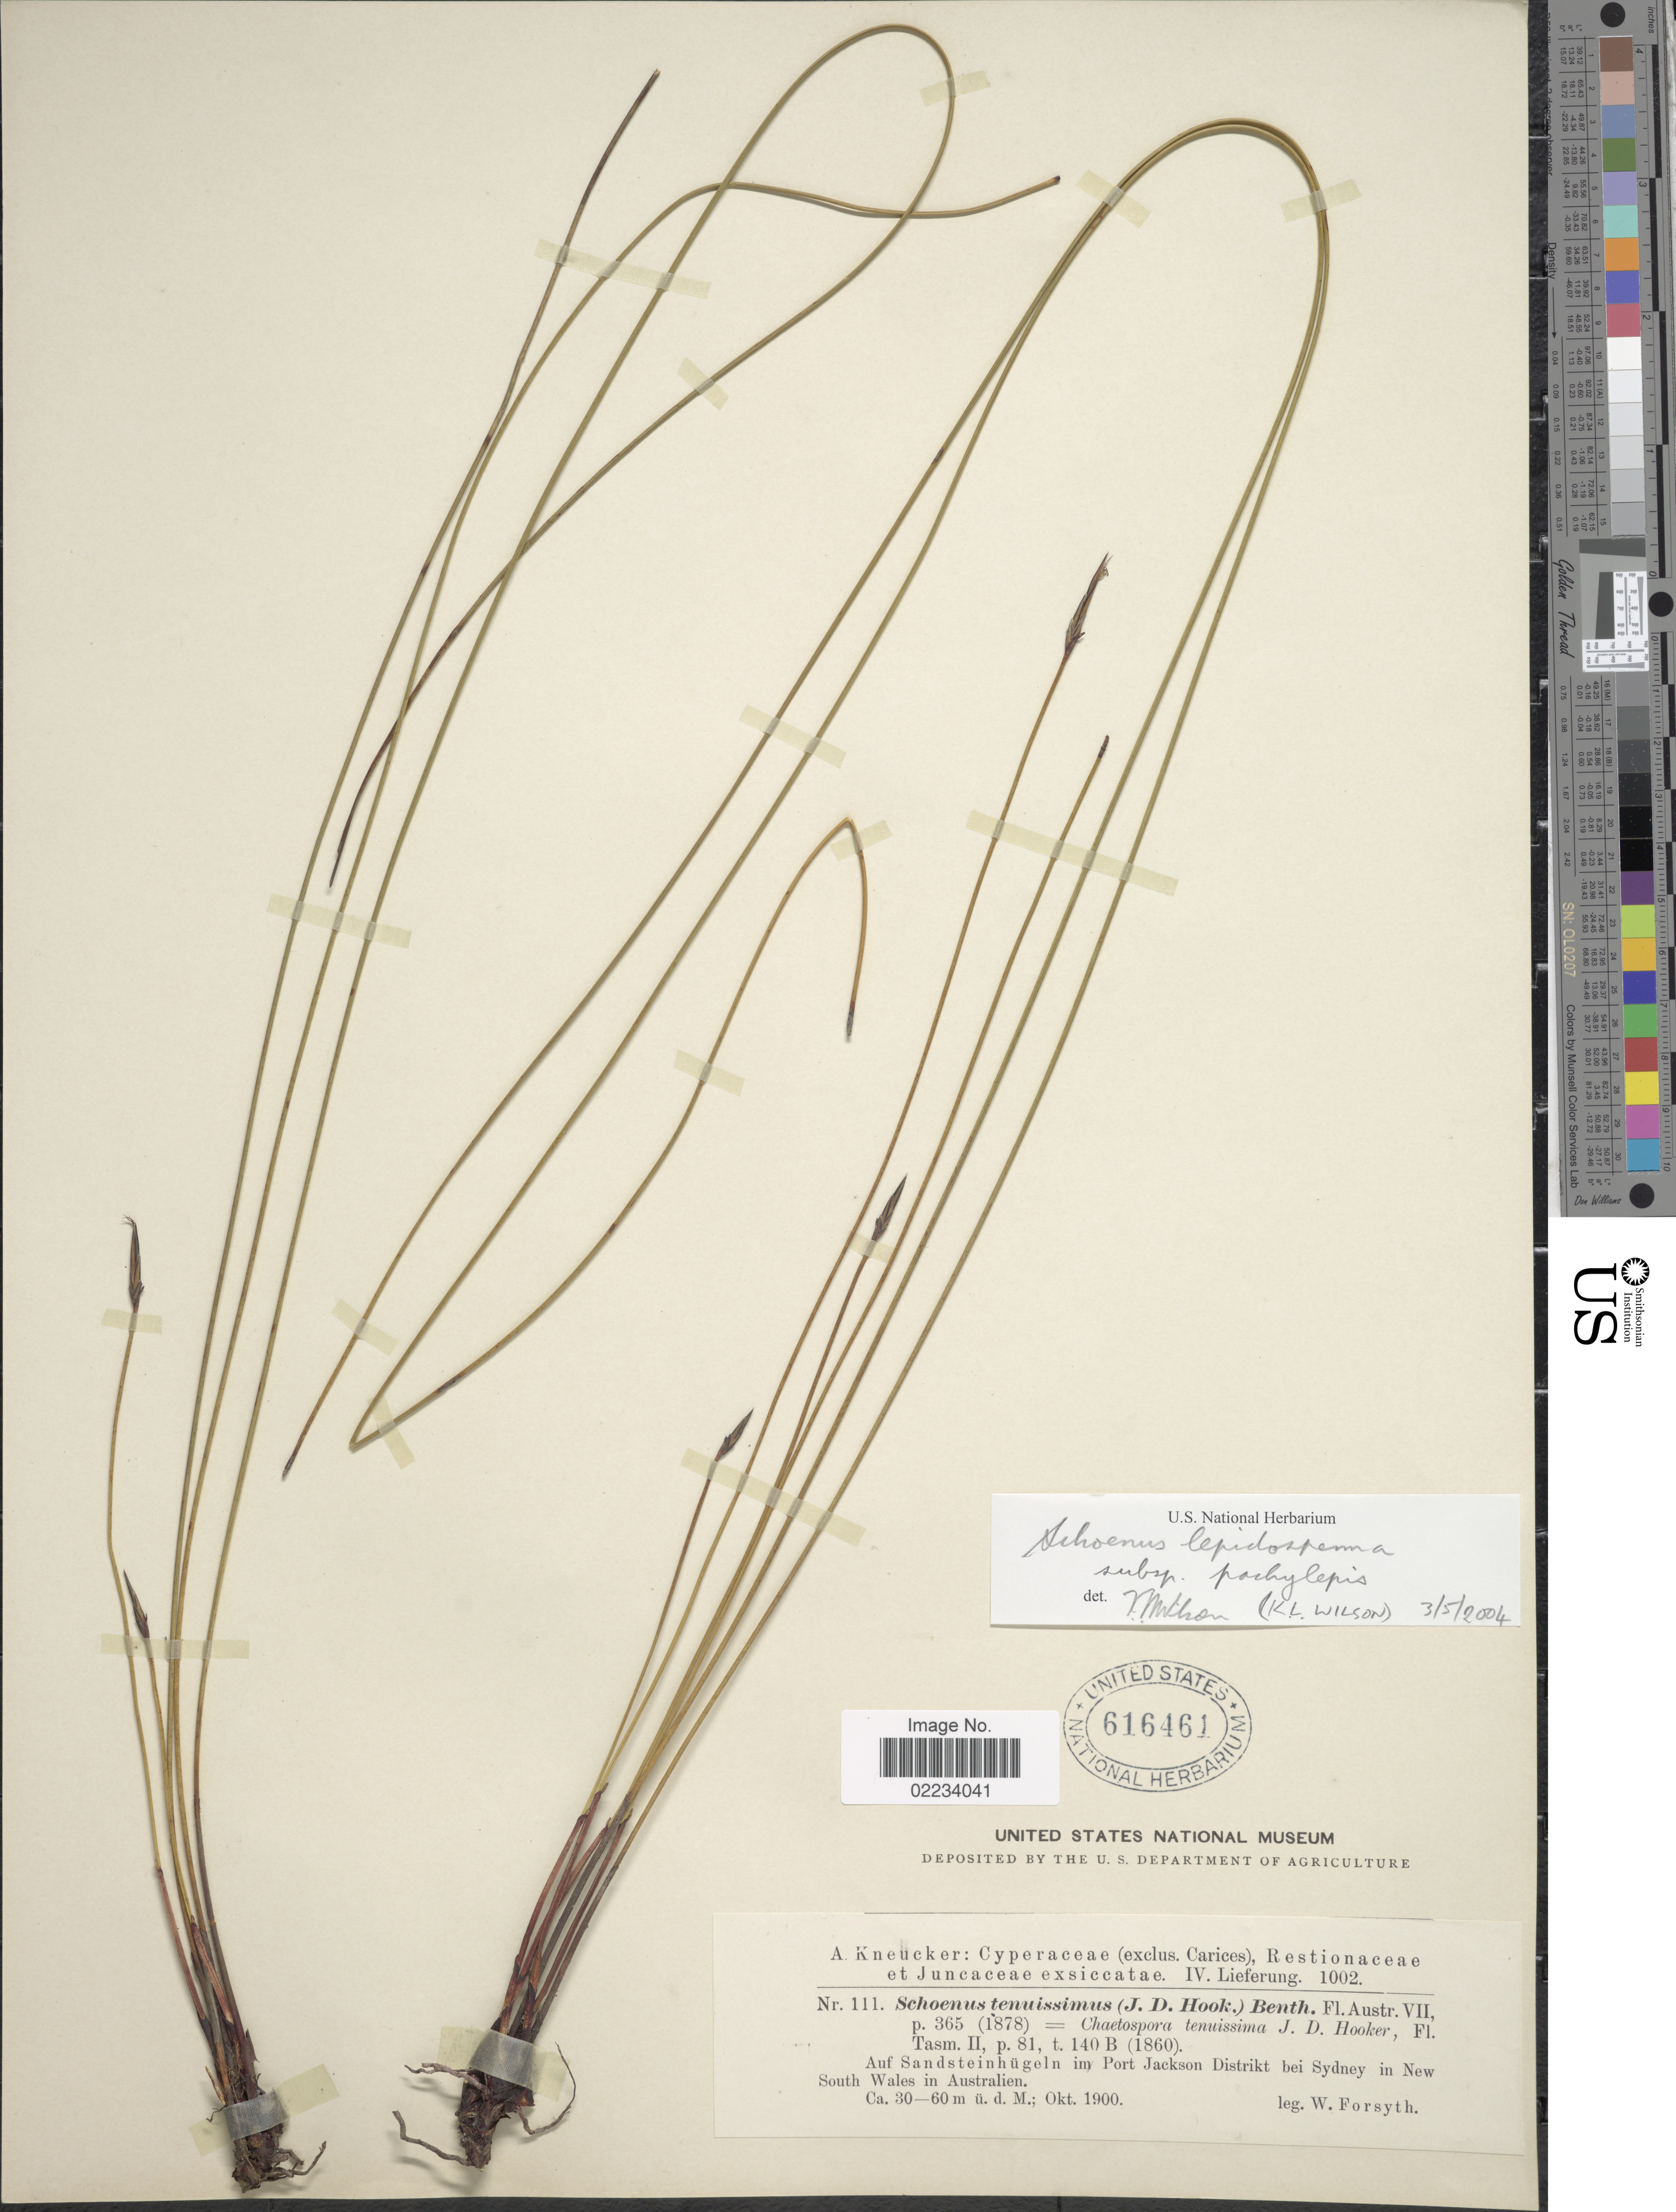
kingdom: Plantae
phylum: Tracheophyta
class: Liliopsida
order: Poales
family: Cyperaceae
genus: Schoenus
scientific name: Schoenus lepidosperma subsp. pachylepis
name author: (S.T. Blake) K.L. Wilson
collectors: W. Forsyth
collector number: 111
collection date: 1900-10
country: Australia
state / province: New South Wales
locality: Auf Sandsteinhügeln im Port Jackson Distrikt bei Sydney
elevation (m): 30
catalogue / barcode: US 616461